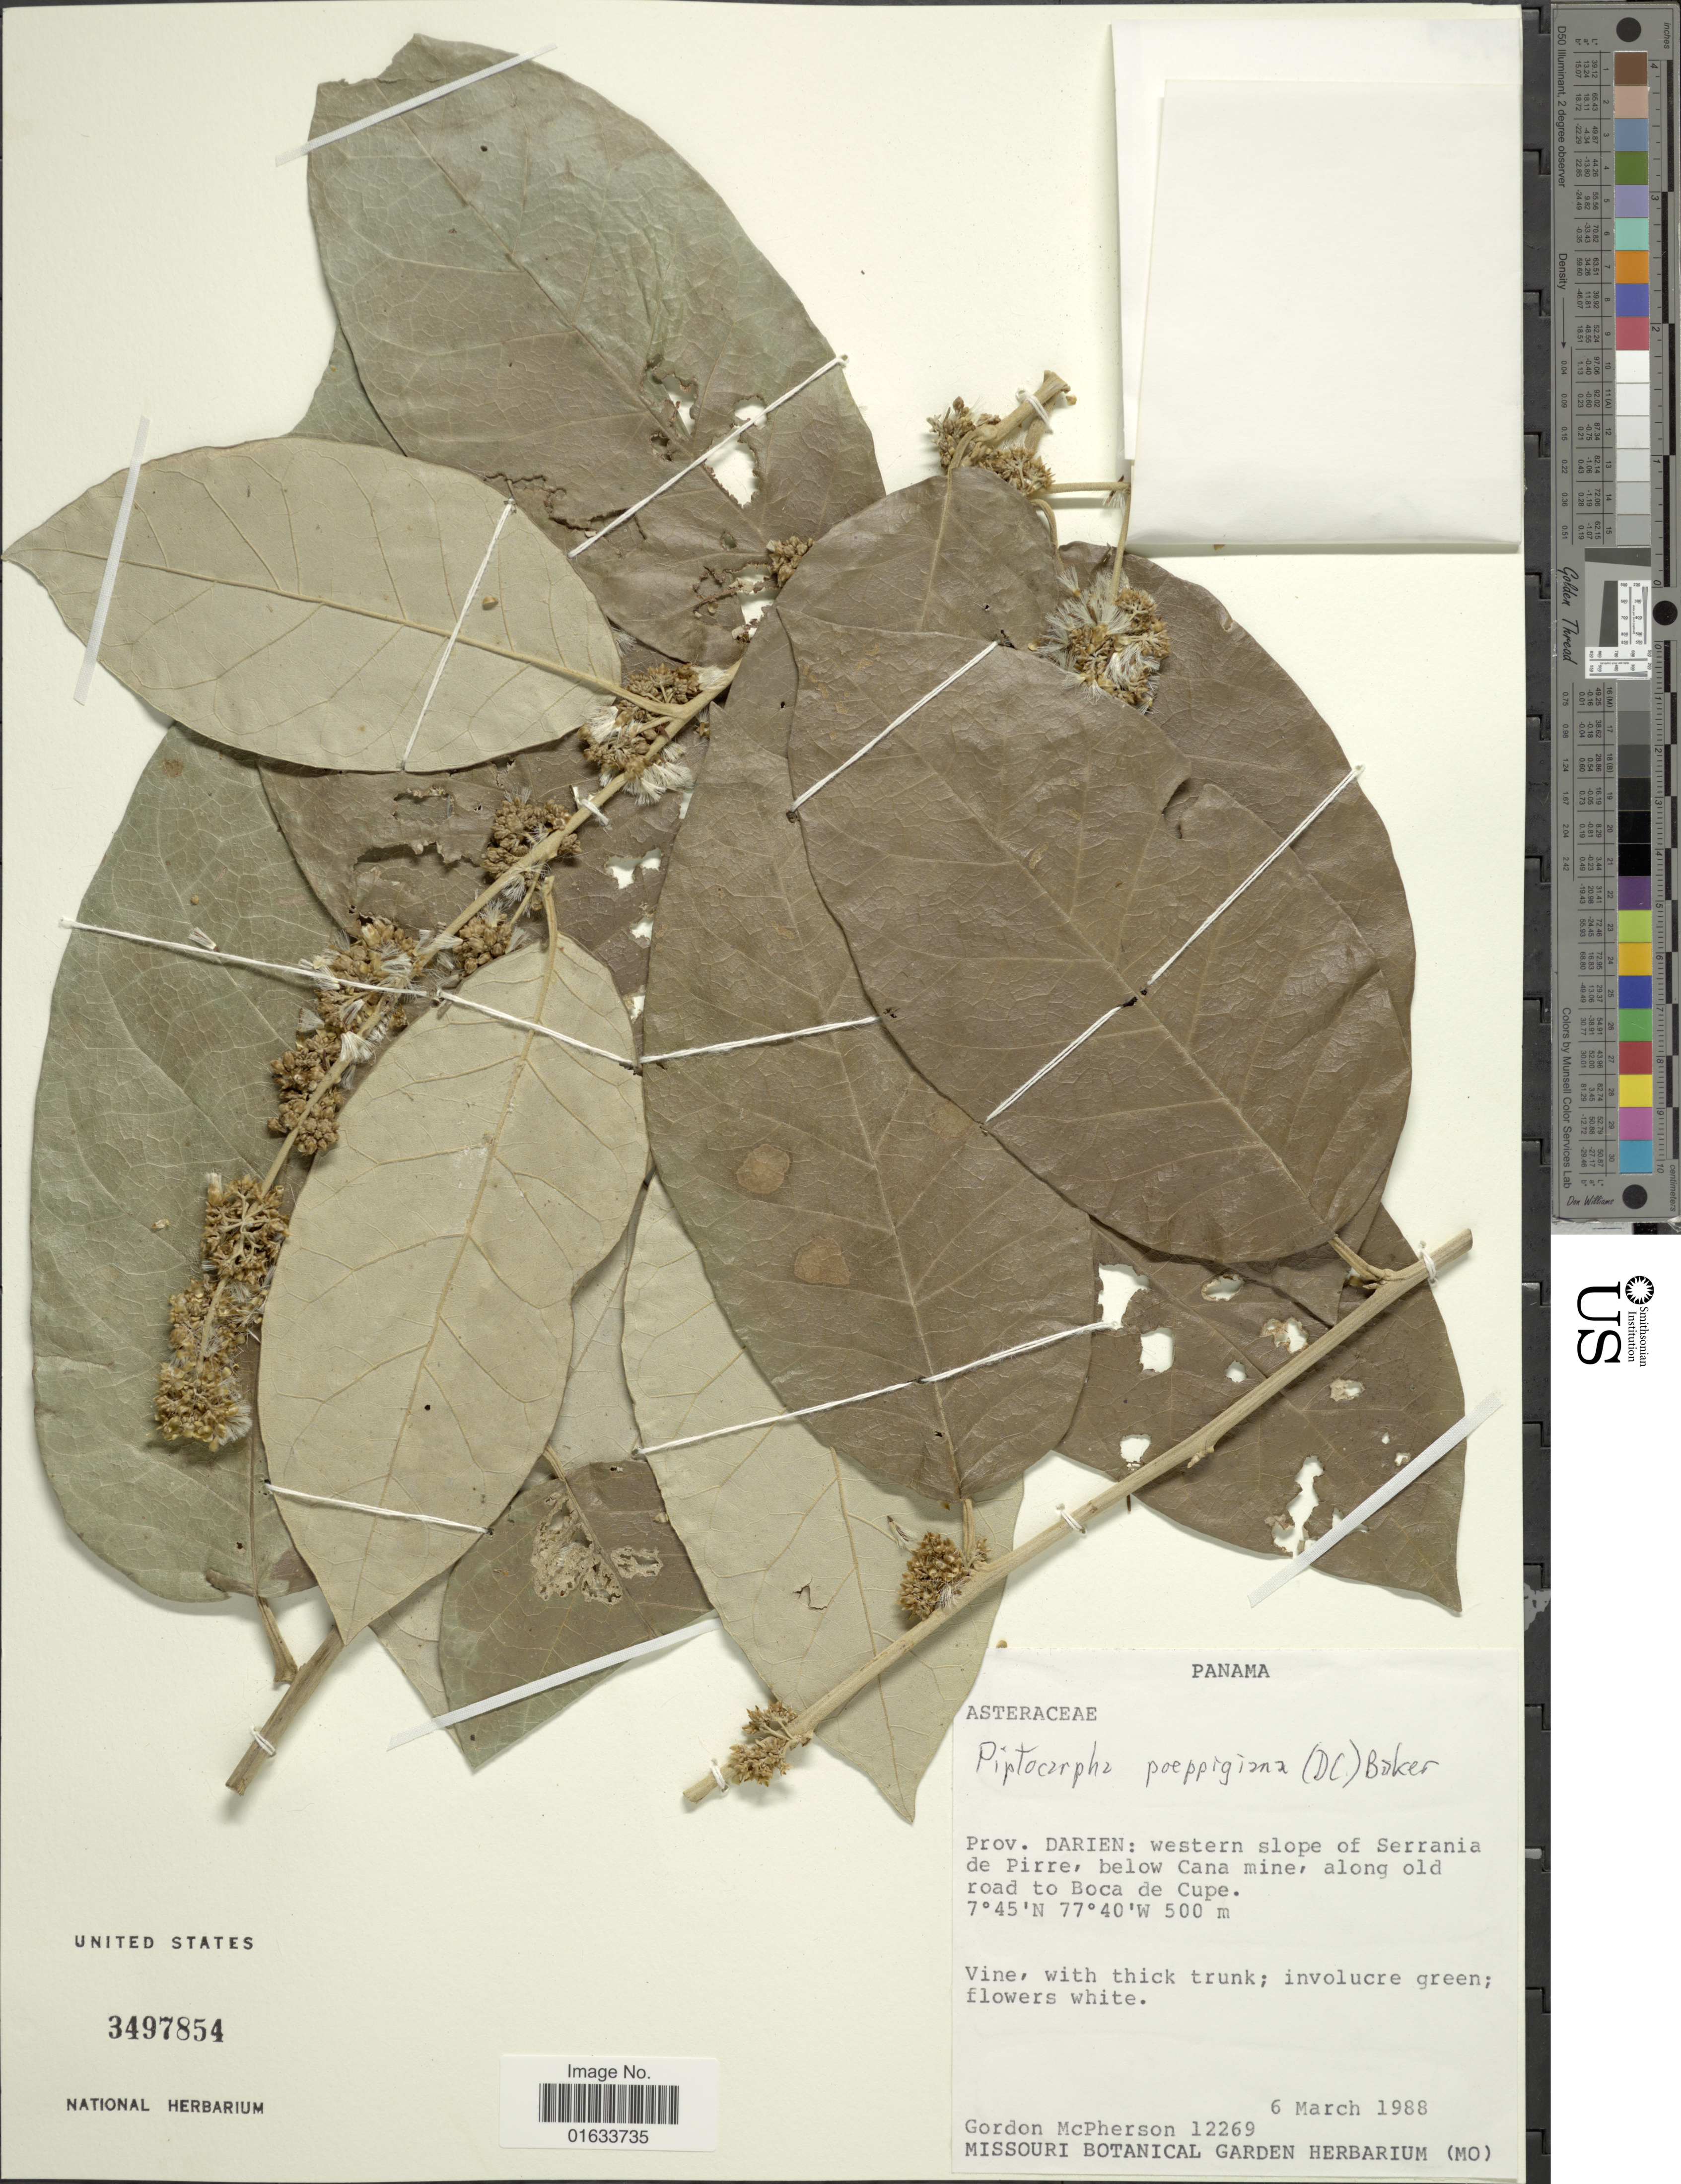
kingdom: Plantae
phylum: Tracheophyta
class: Magnoliopsida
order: Asterales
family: Asteraceae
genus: Piptocarpha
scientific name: Piptocarpha poeppigiana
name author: (DC.) Baker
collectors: G. D. McPherson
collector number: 12269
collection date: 1988-03-06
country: Panama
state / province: Darién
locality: Prov. Darien: western slope of Serrania de Pirre, below Cana mine, along old road to Boca de Cupe.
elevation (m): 500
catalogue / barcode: US 3497854